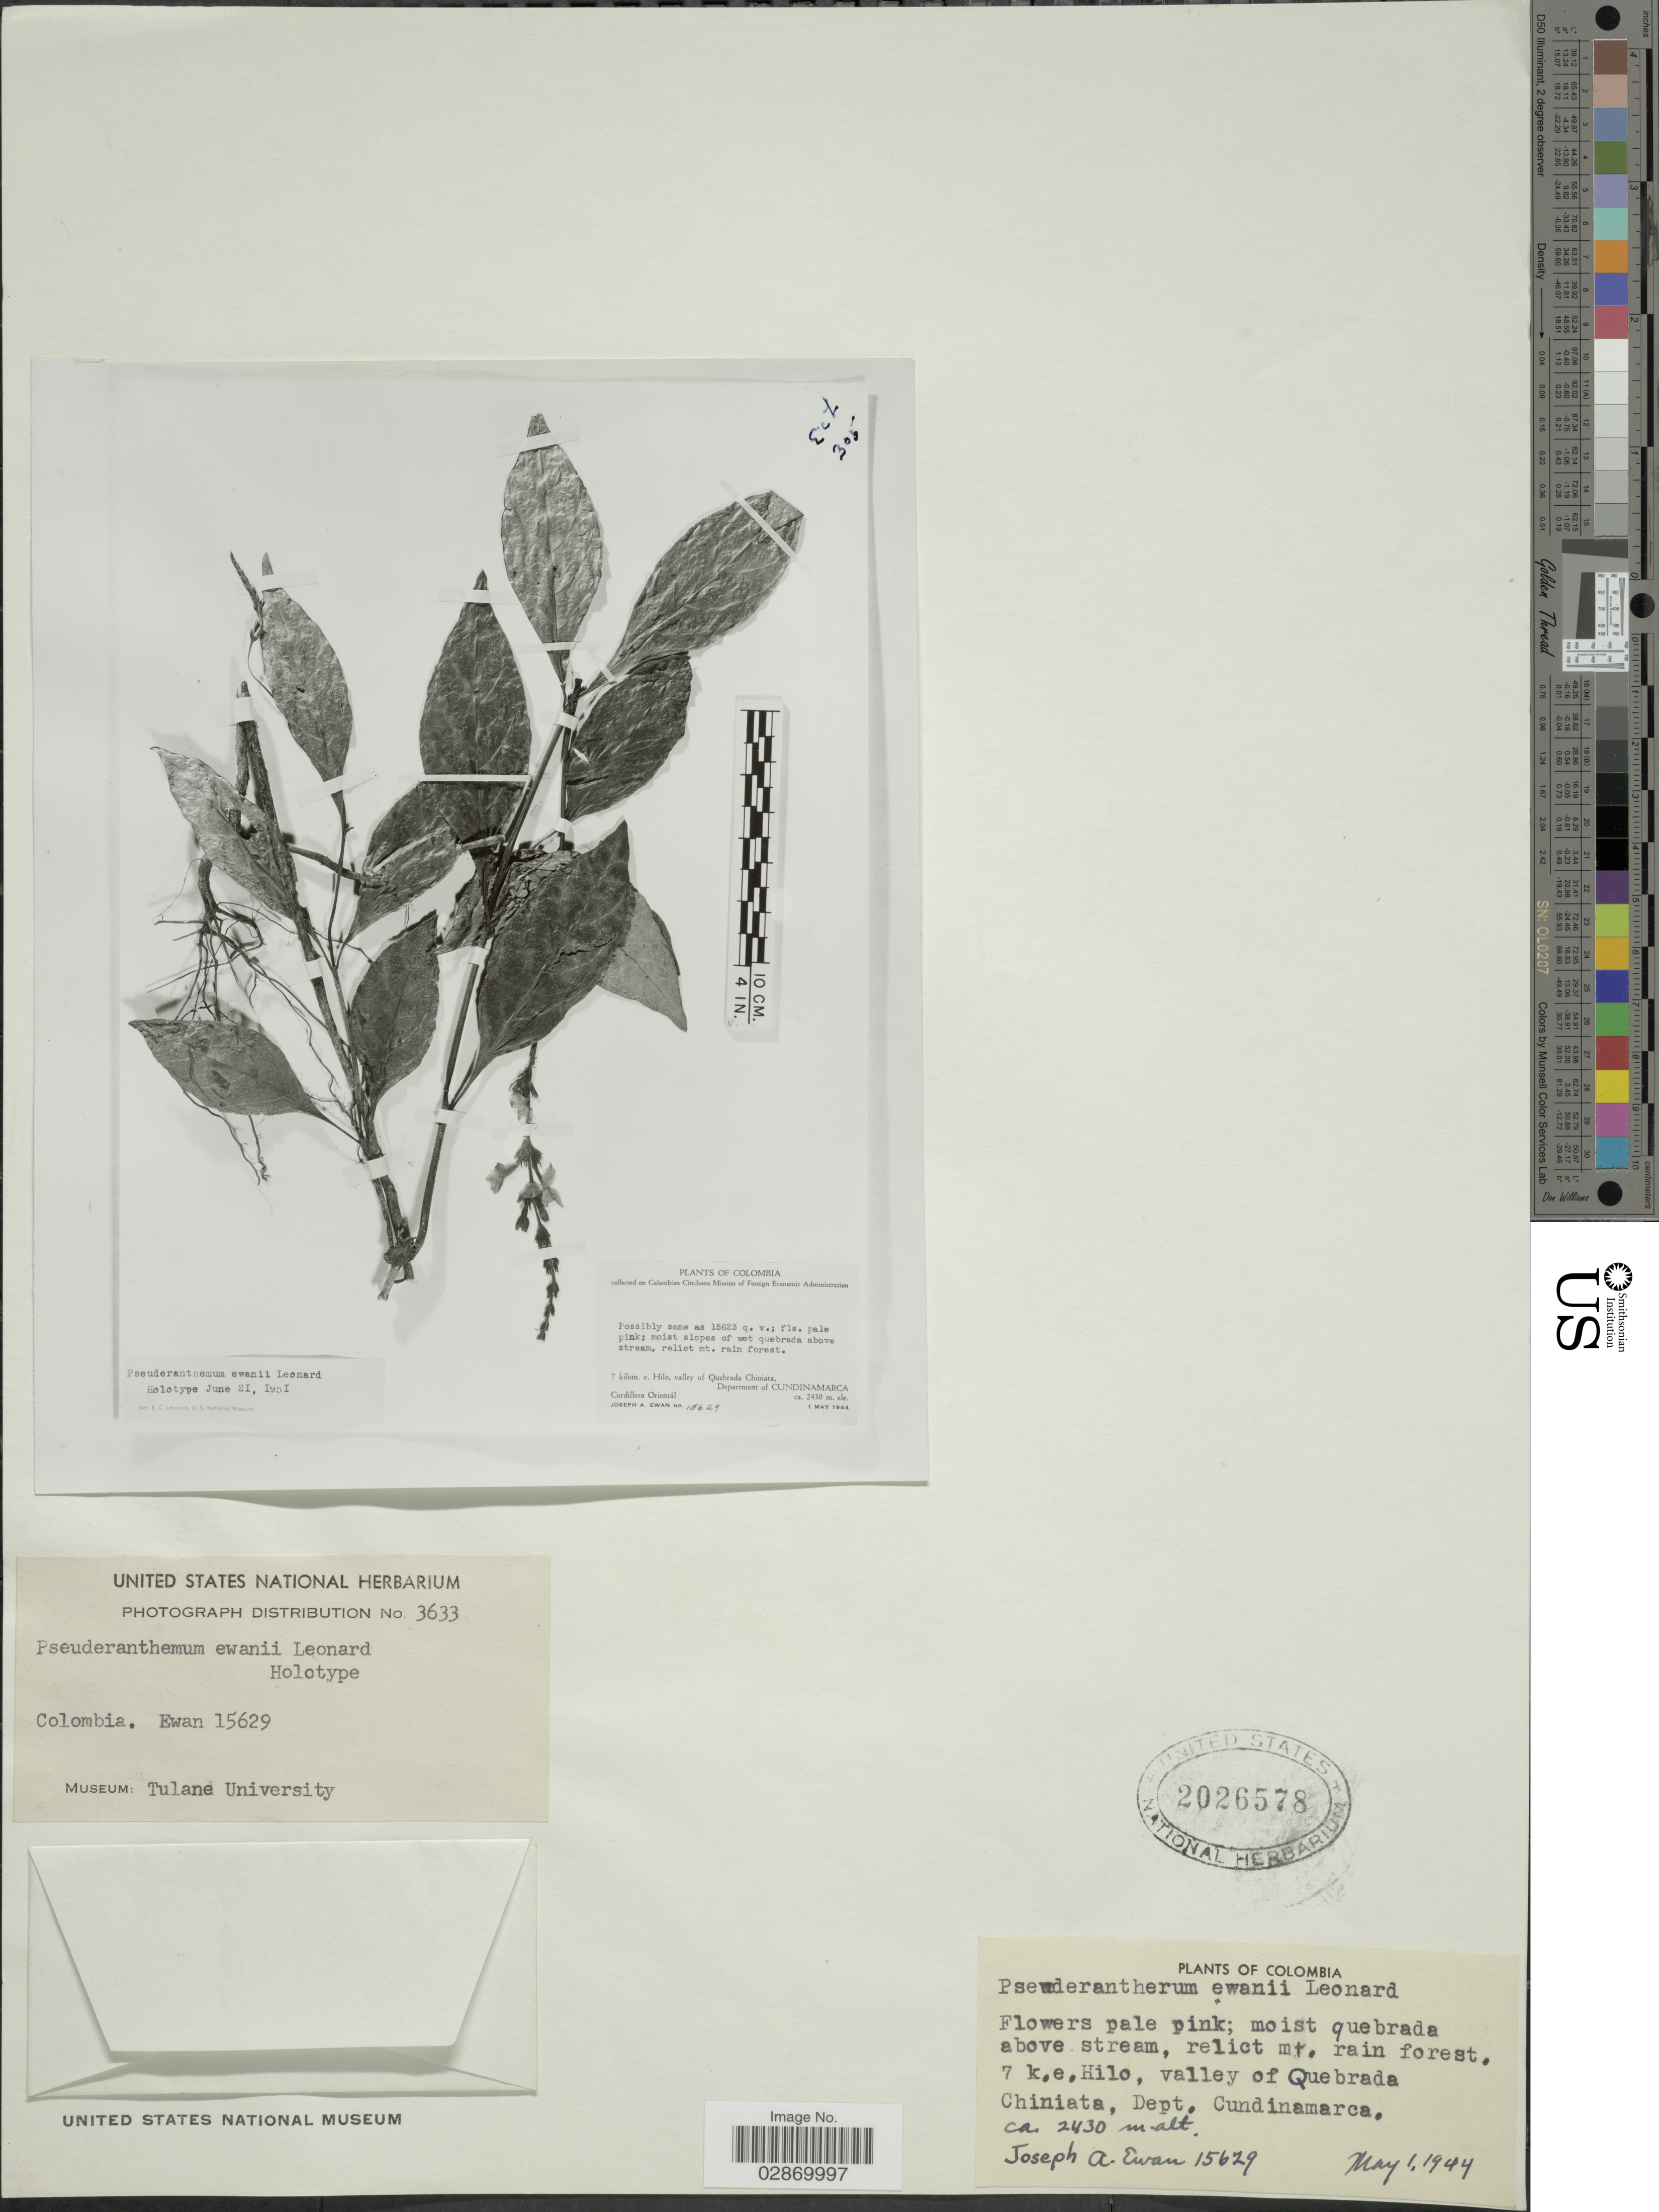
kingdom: Plantae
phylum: Tracheophyta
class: Magnoliopsida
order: Lamiales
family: Acanthaceae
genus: Pseuderanthemum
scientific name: Pseuderanthemum interruptum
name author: (Kunth) V.M. Baum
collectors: J. A. Ewan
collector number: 15629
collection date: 1944-05-01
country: Colombia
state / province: Cundinamarca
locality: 7 k.e. Hilo, valley of Quebrada Chiniata, Dept. Cundinamarca.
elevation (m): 2430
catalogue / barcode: US 2026578